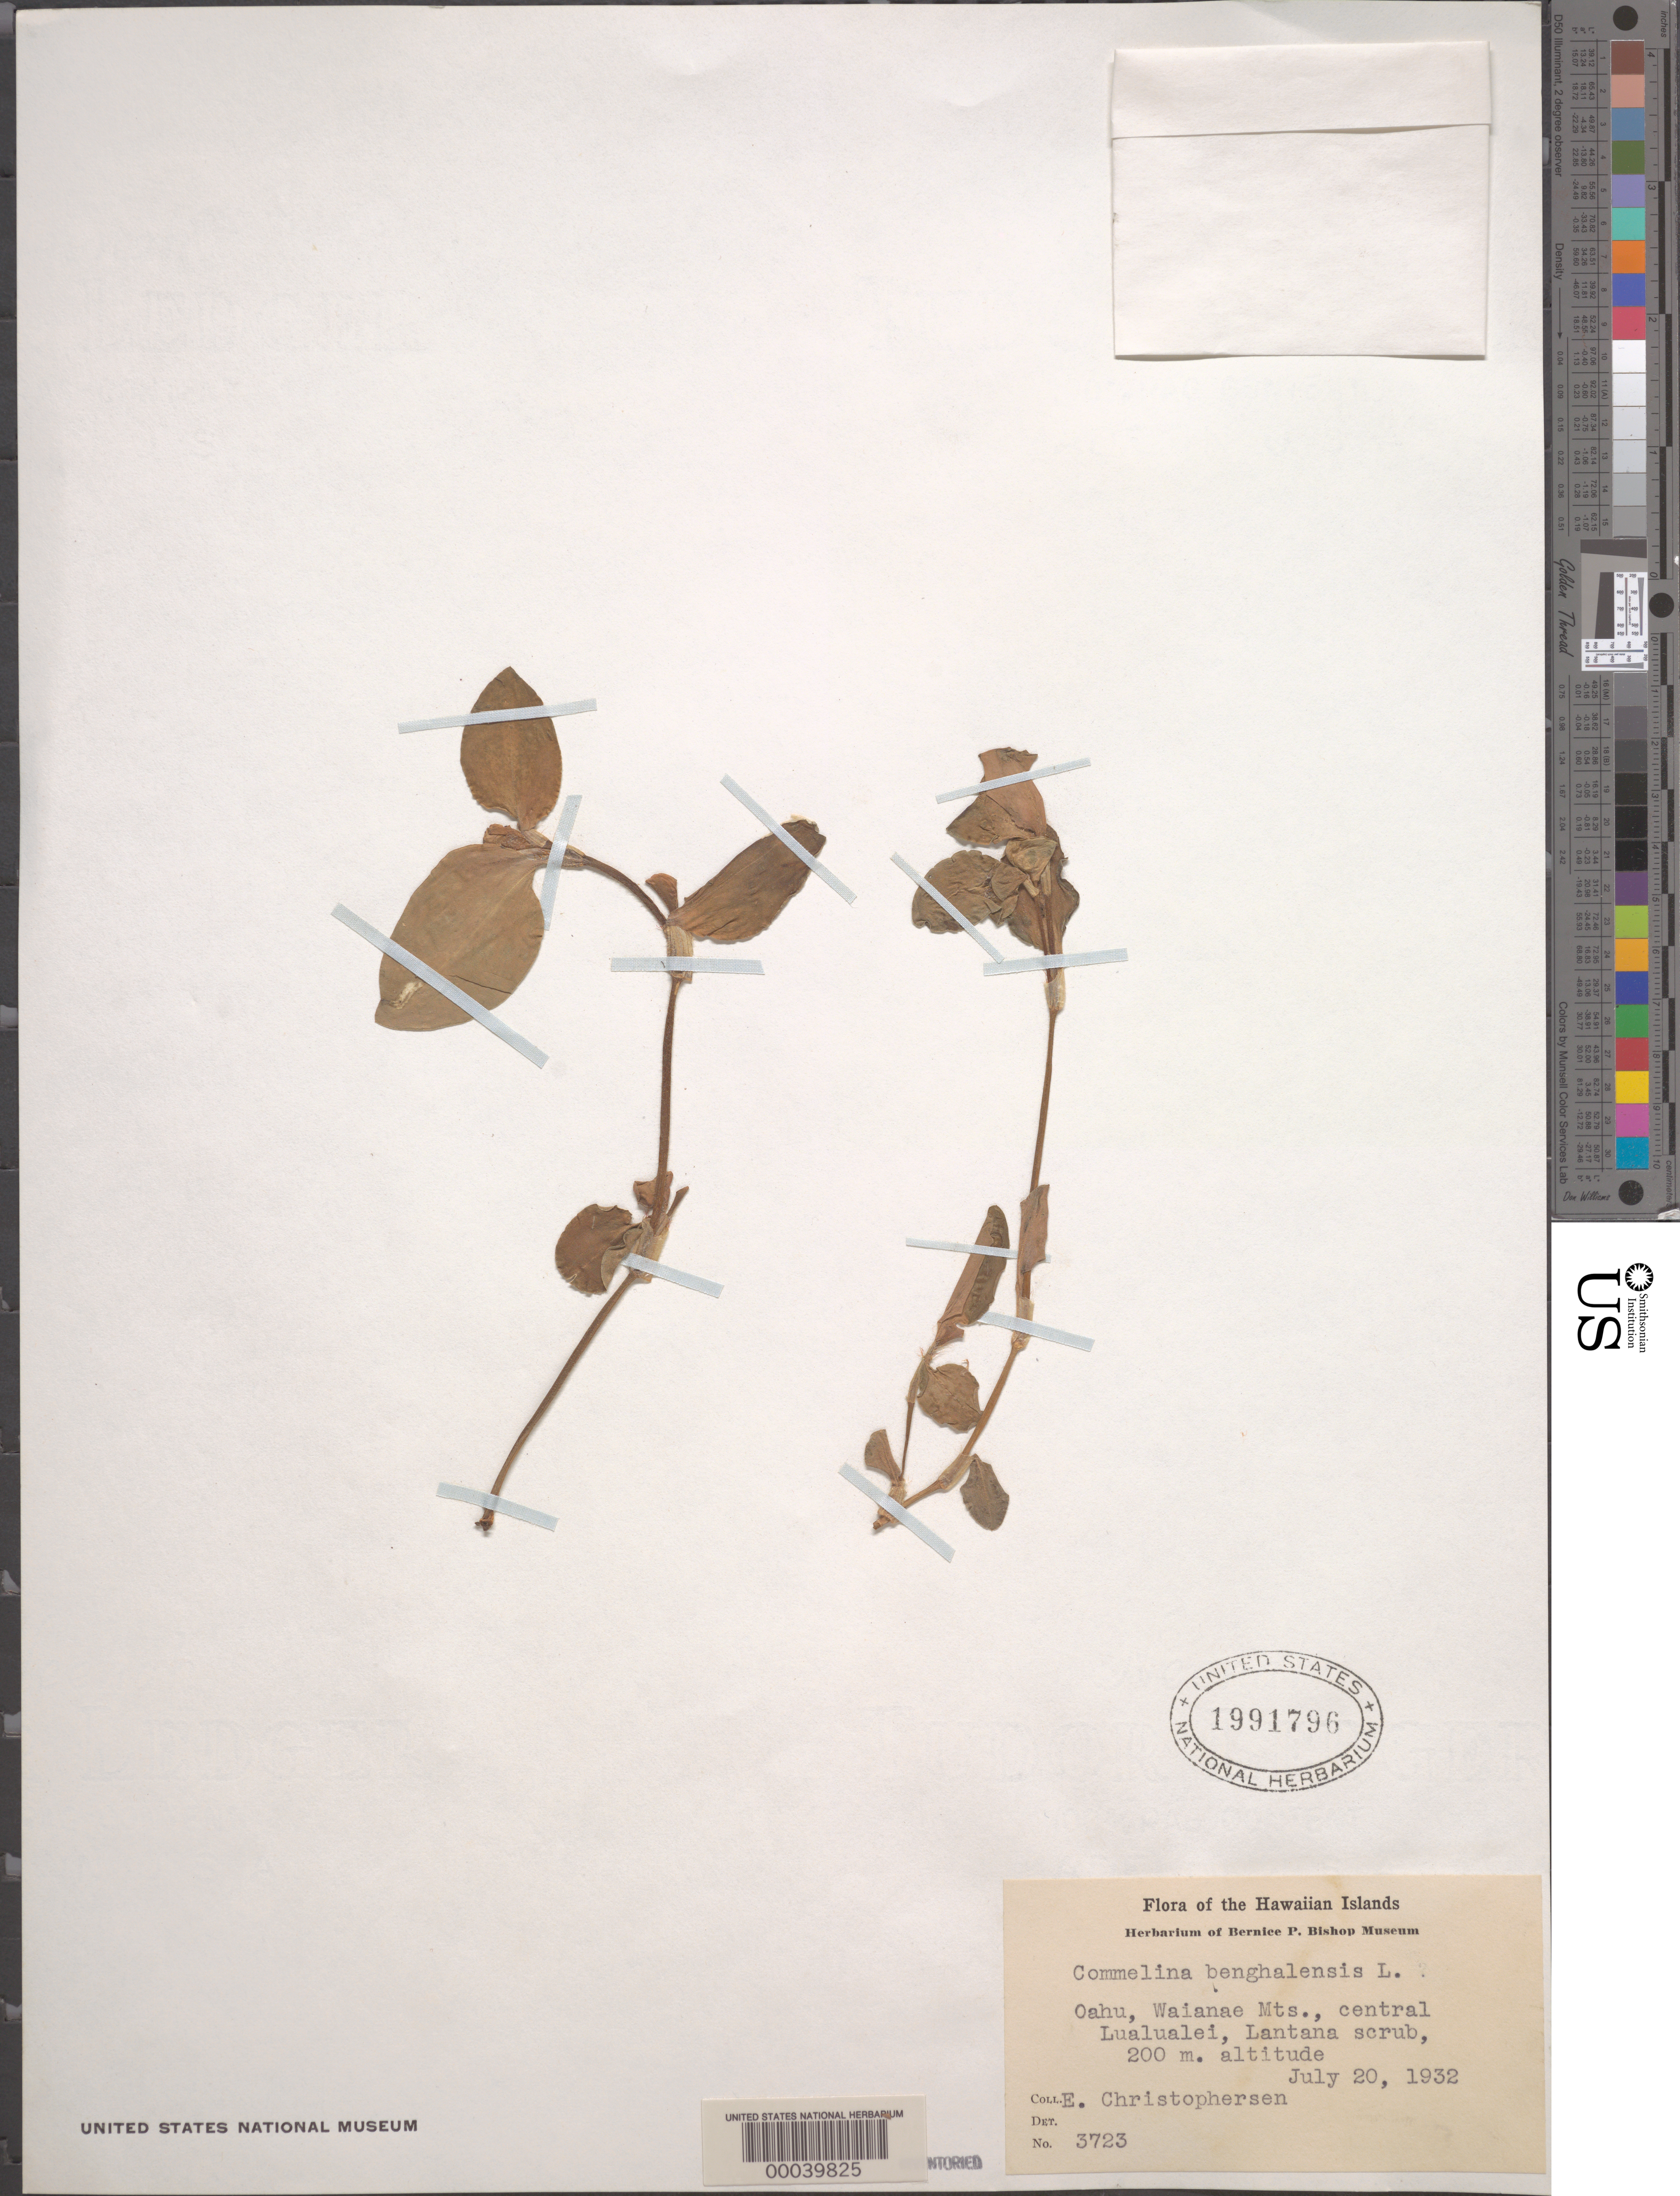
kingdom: Plantae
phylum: Tracheophyta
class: Liliopsida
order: Commelinales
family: Commelinaceae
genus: Commelina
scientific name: Commelina benghalensis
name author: L.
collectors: E. Christophersen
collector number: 3723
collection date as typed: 20 Jul 1932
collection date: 1932-07-20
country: United States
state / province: Hawaii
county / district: Honolulu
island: Oahu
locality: Waianae mountains, central Lualualei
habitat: Slope; scrub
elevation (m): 200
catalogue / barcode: US 1991796